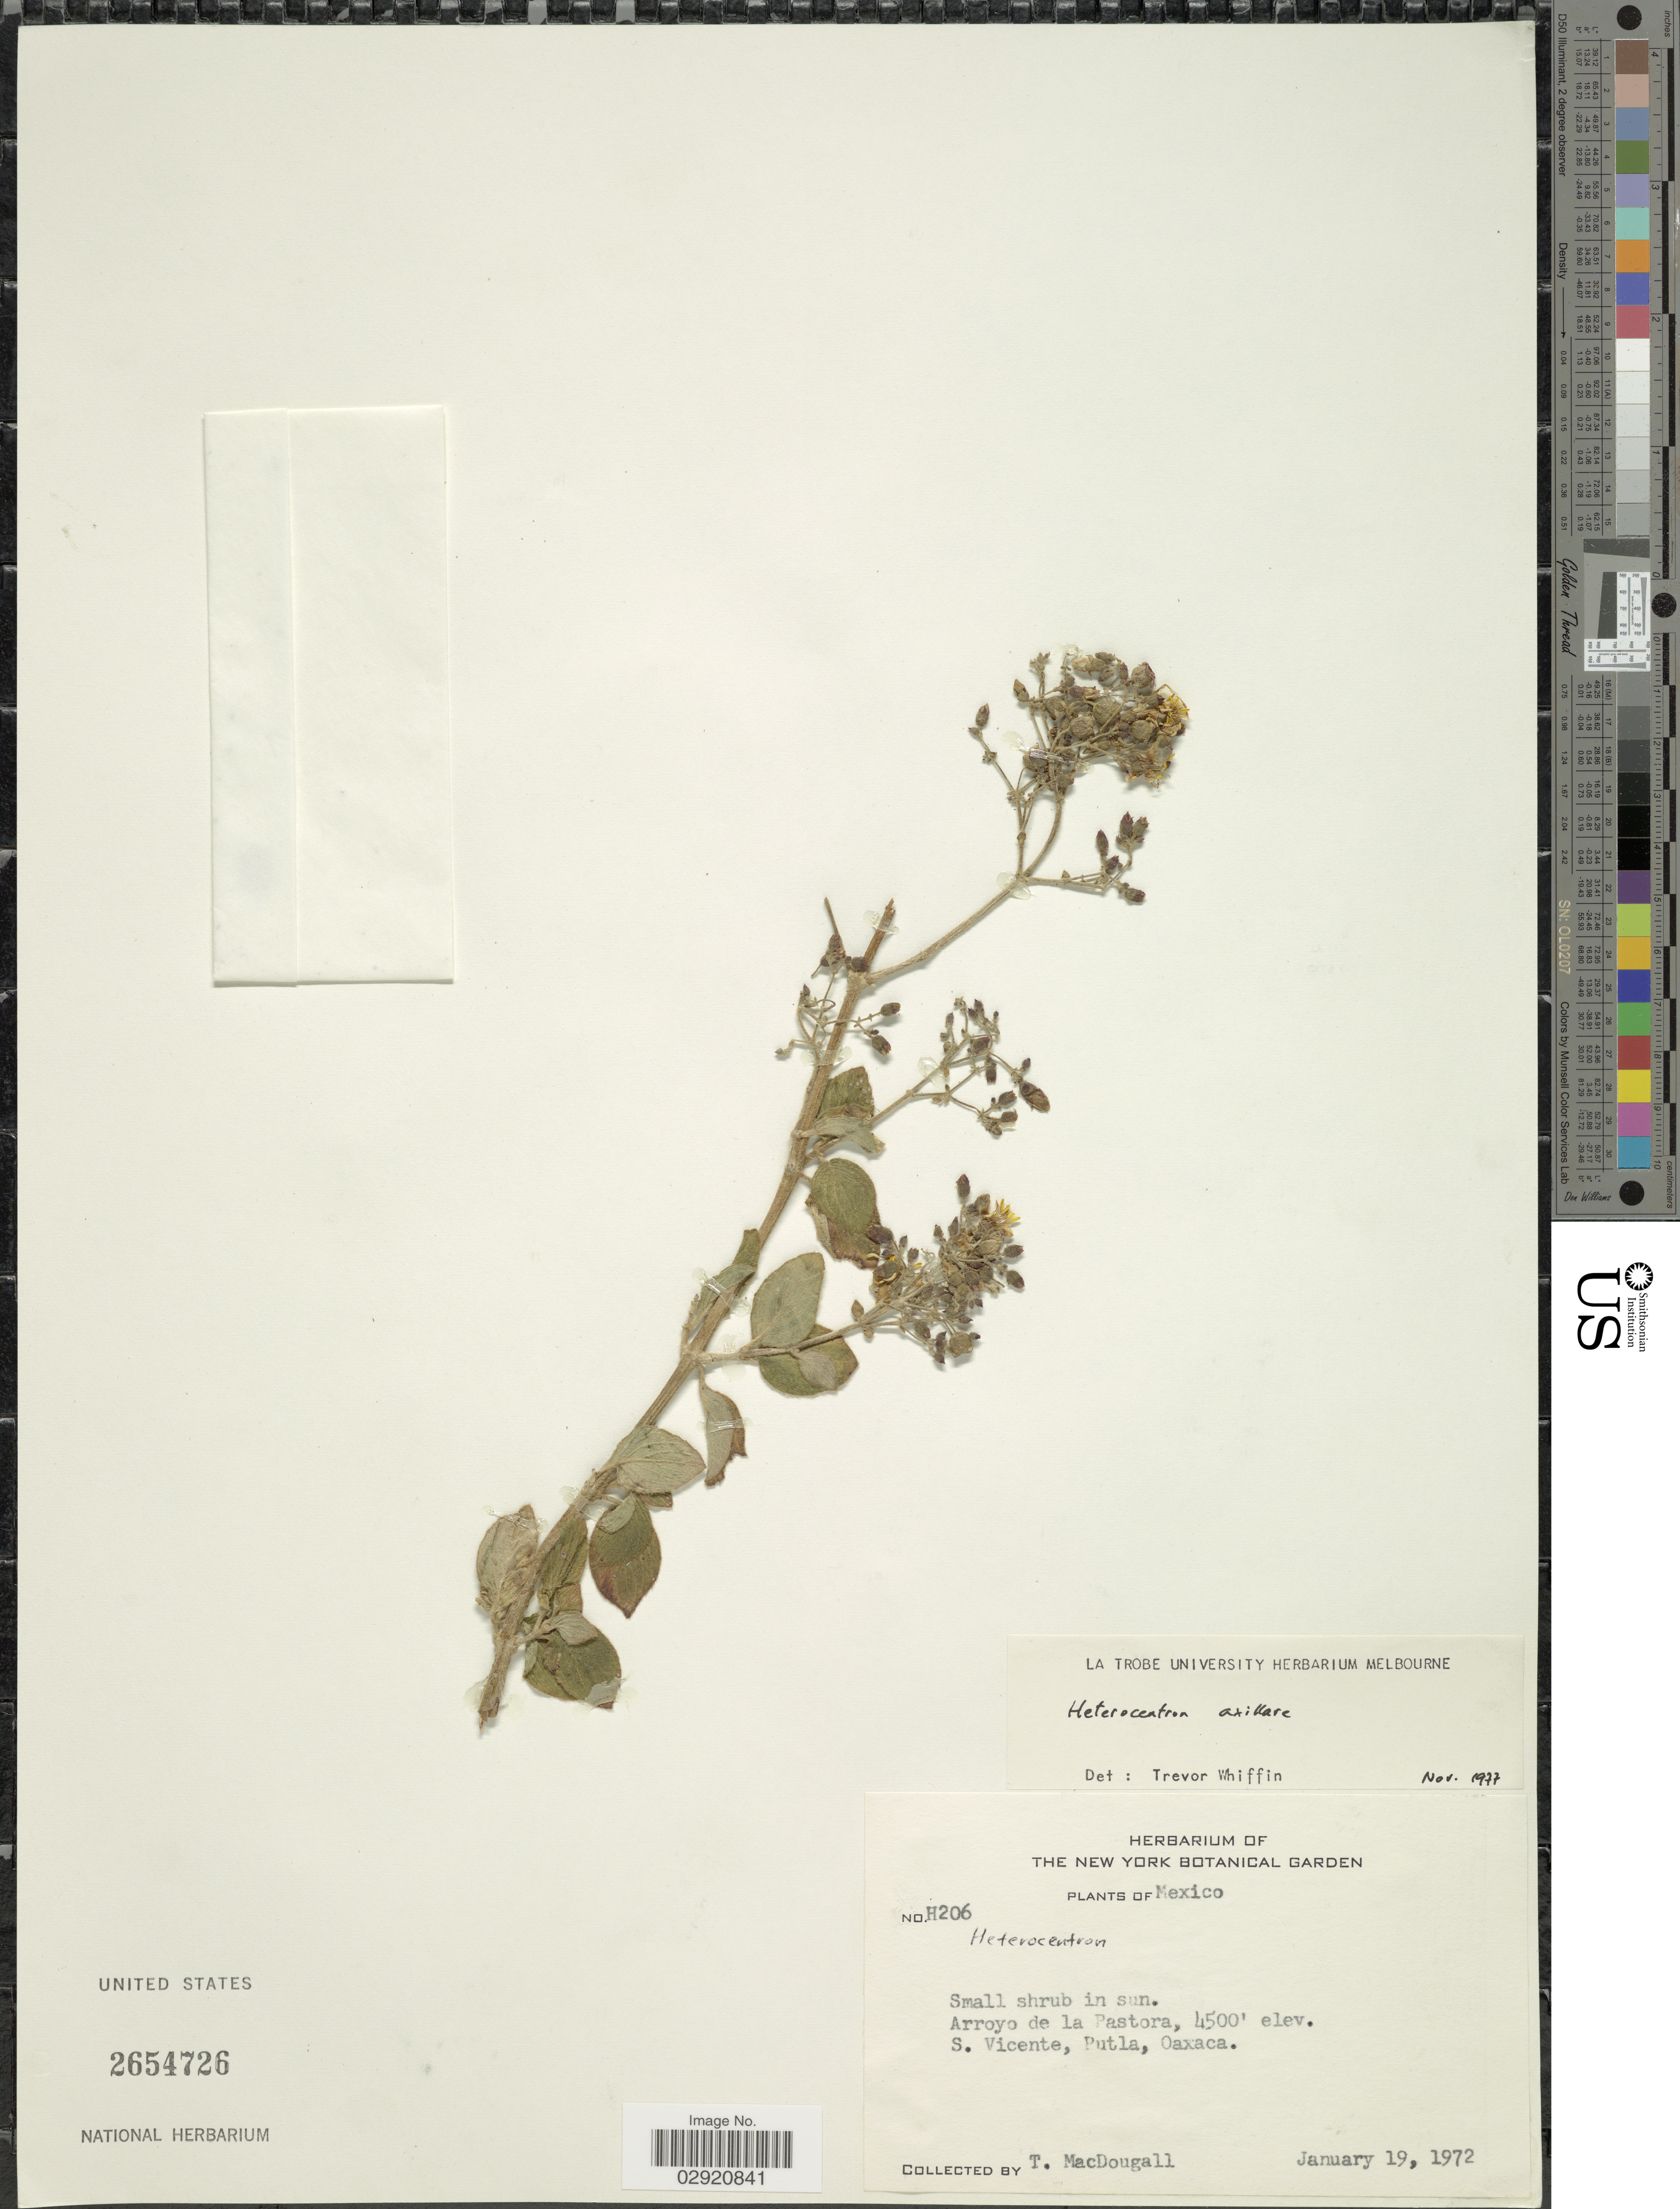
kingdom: Plantae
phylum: Tracheophyta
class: Magnoliopsida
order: Myrtales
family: Melastomataceae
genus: Heterocentron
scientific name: Heterocentron axillare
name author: Naudin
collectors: T. B. MacDougall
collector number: H206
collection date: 1972-01-19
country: Mexico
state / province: Oaxaca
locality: Arroyo de la Pastora, S. Vicente, Putla.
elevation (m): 1372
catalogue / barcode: US 2654726